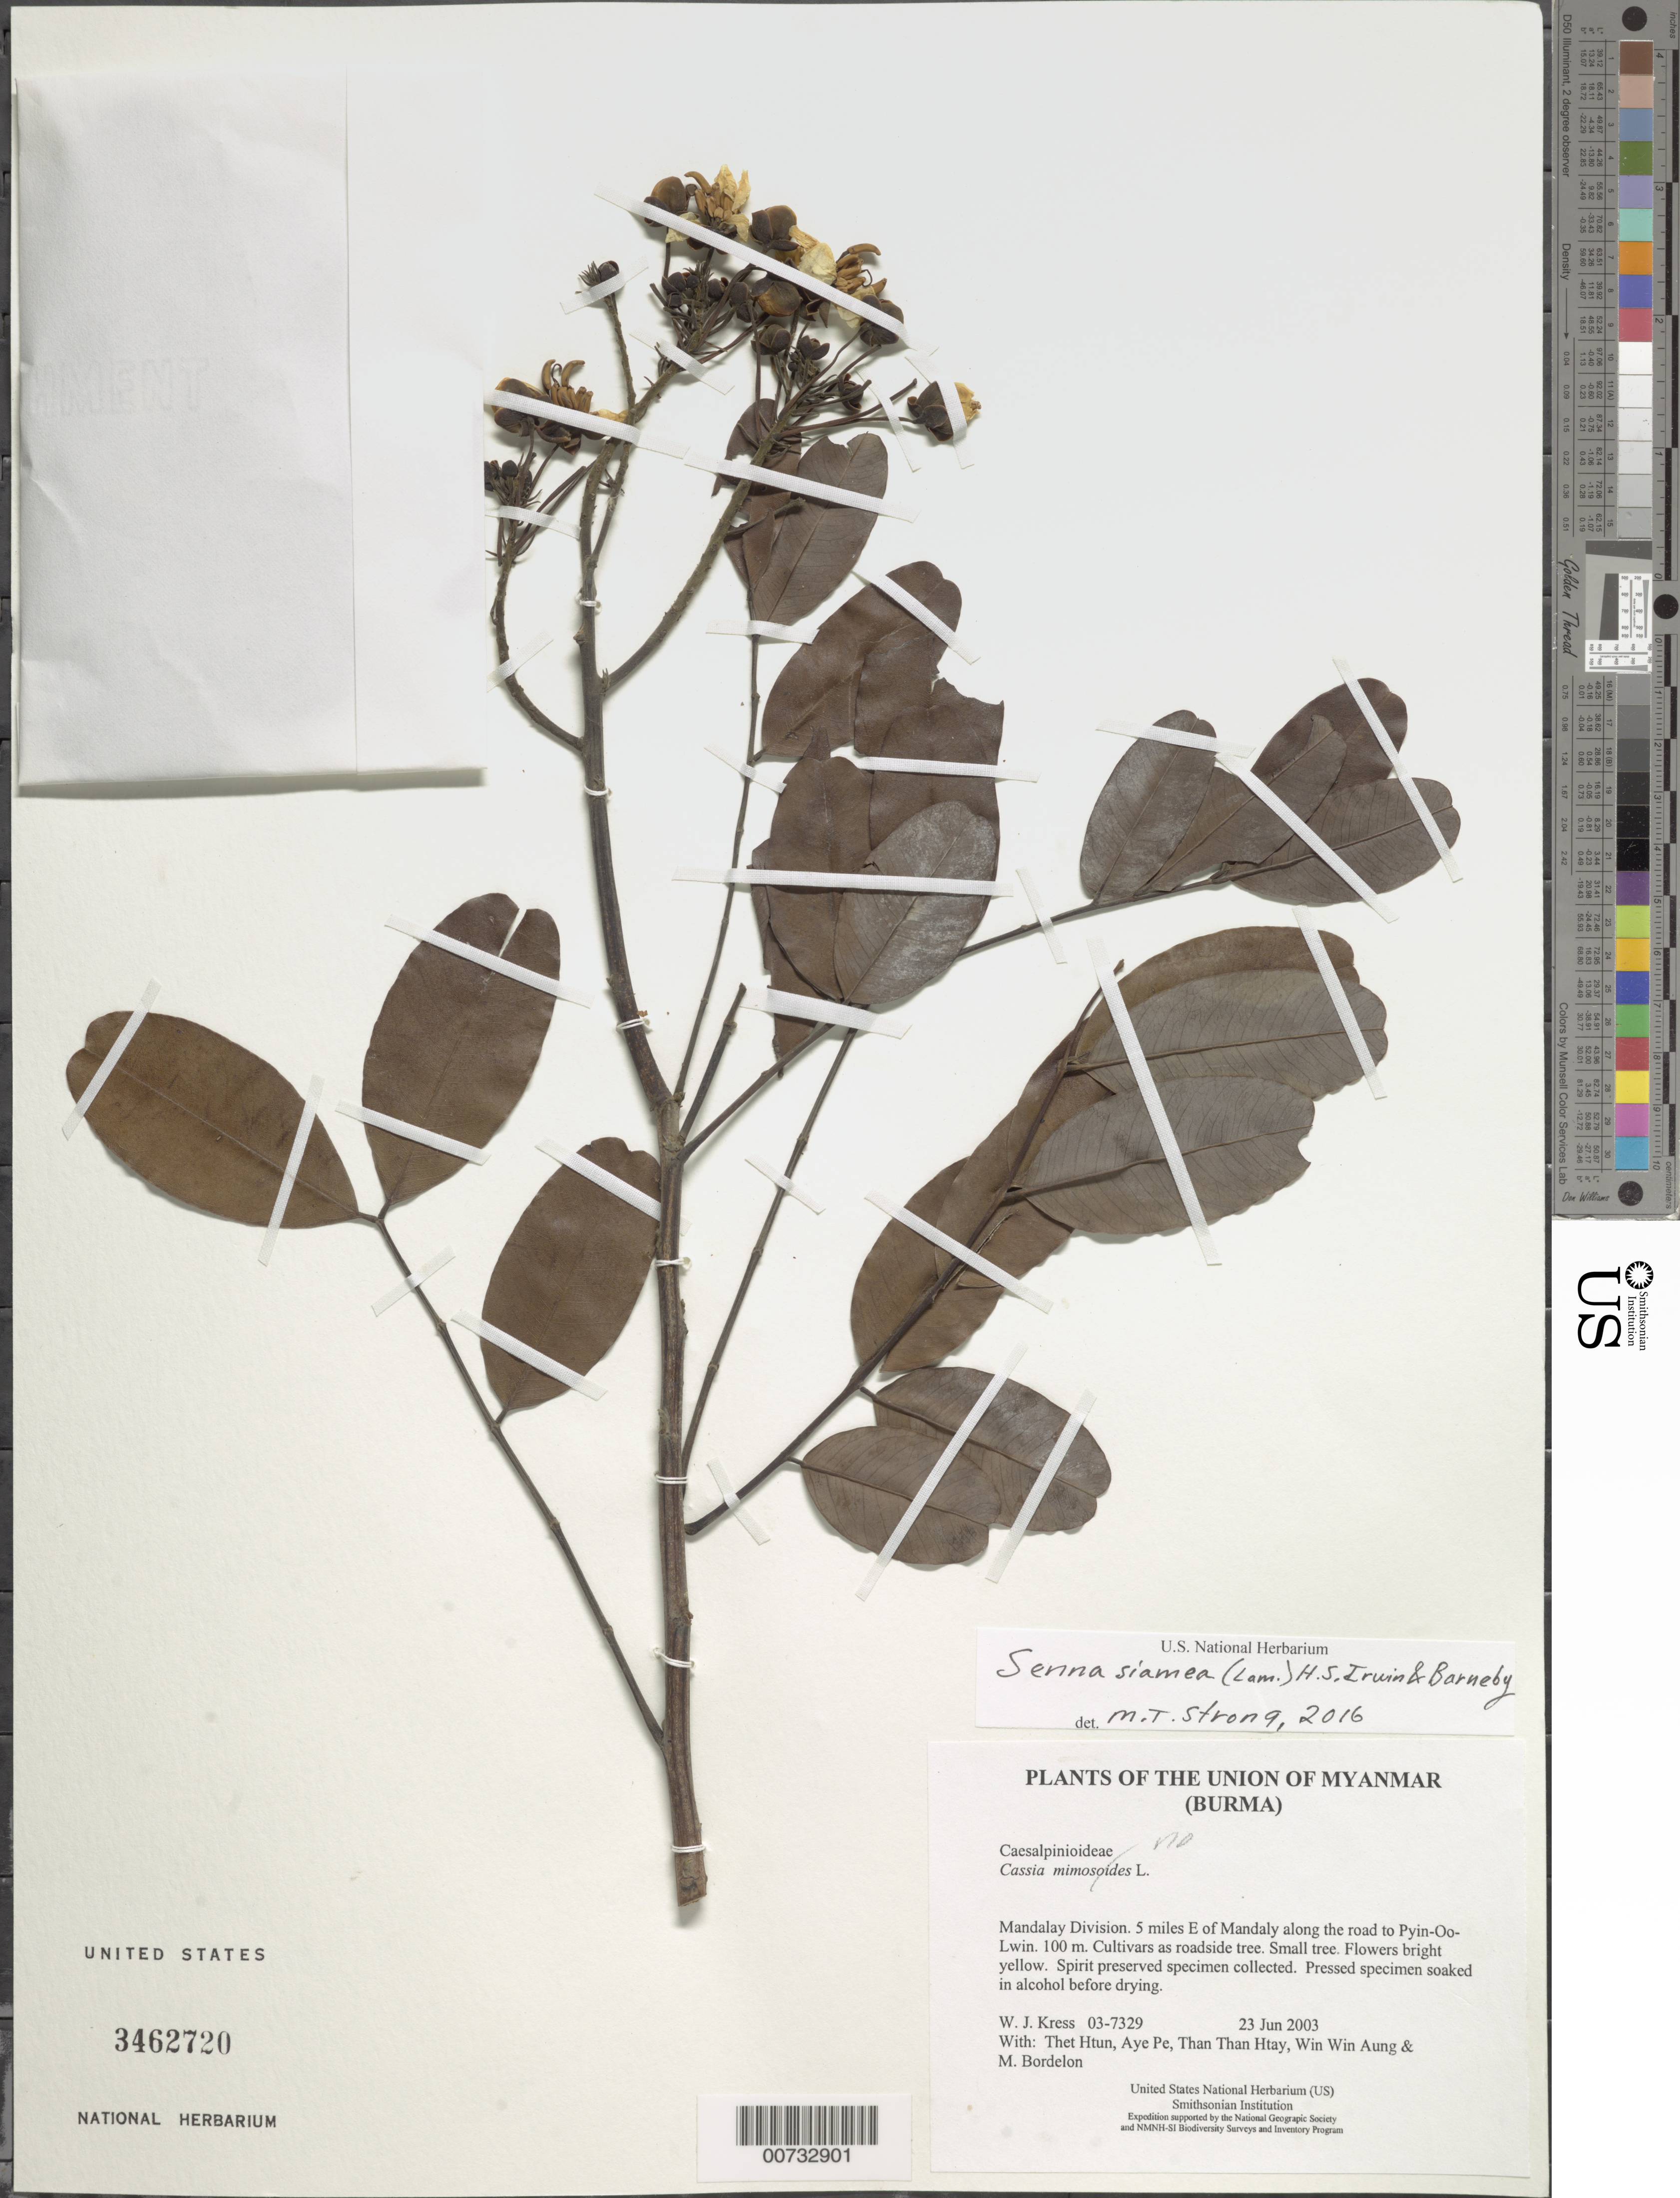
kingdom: Plantae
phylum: Tracheophyta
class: Magnoliopsida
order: Fabales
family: Fabaceae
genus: Senna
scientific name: Senna siamea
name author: (Lam.) H.S. Irwin & Barneby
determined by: Strong, M. T., (US), Smithsonian Institution - National Museum of Natural History (UNITED STATES)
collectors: W. J. Kress, Thet Htun, Aye Pe, Than Than Htay, Win Win Aung & M. Bordelon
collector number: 03-7329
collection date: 2003-06-23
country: Myanmar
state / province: Mandalay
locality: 5 miles E of Mandaly along the road to Pyin-Oo-Lwin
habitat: Cultivars as roadside tree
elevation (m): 100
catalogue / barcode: US 3462720